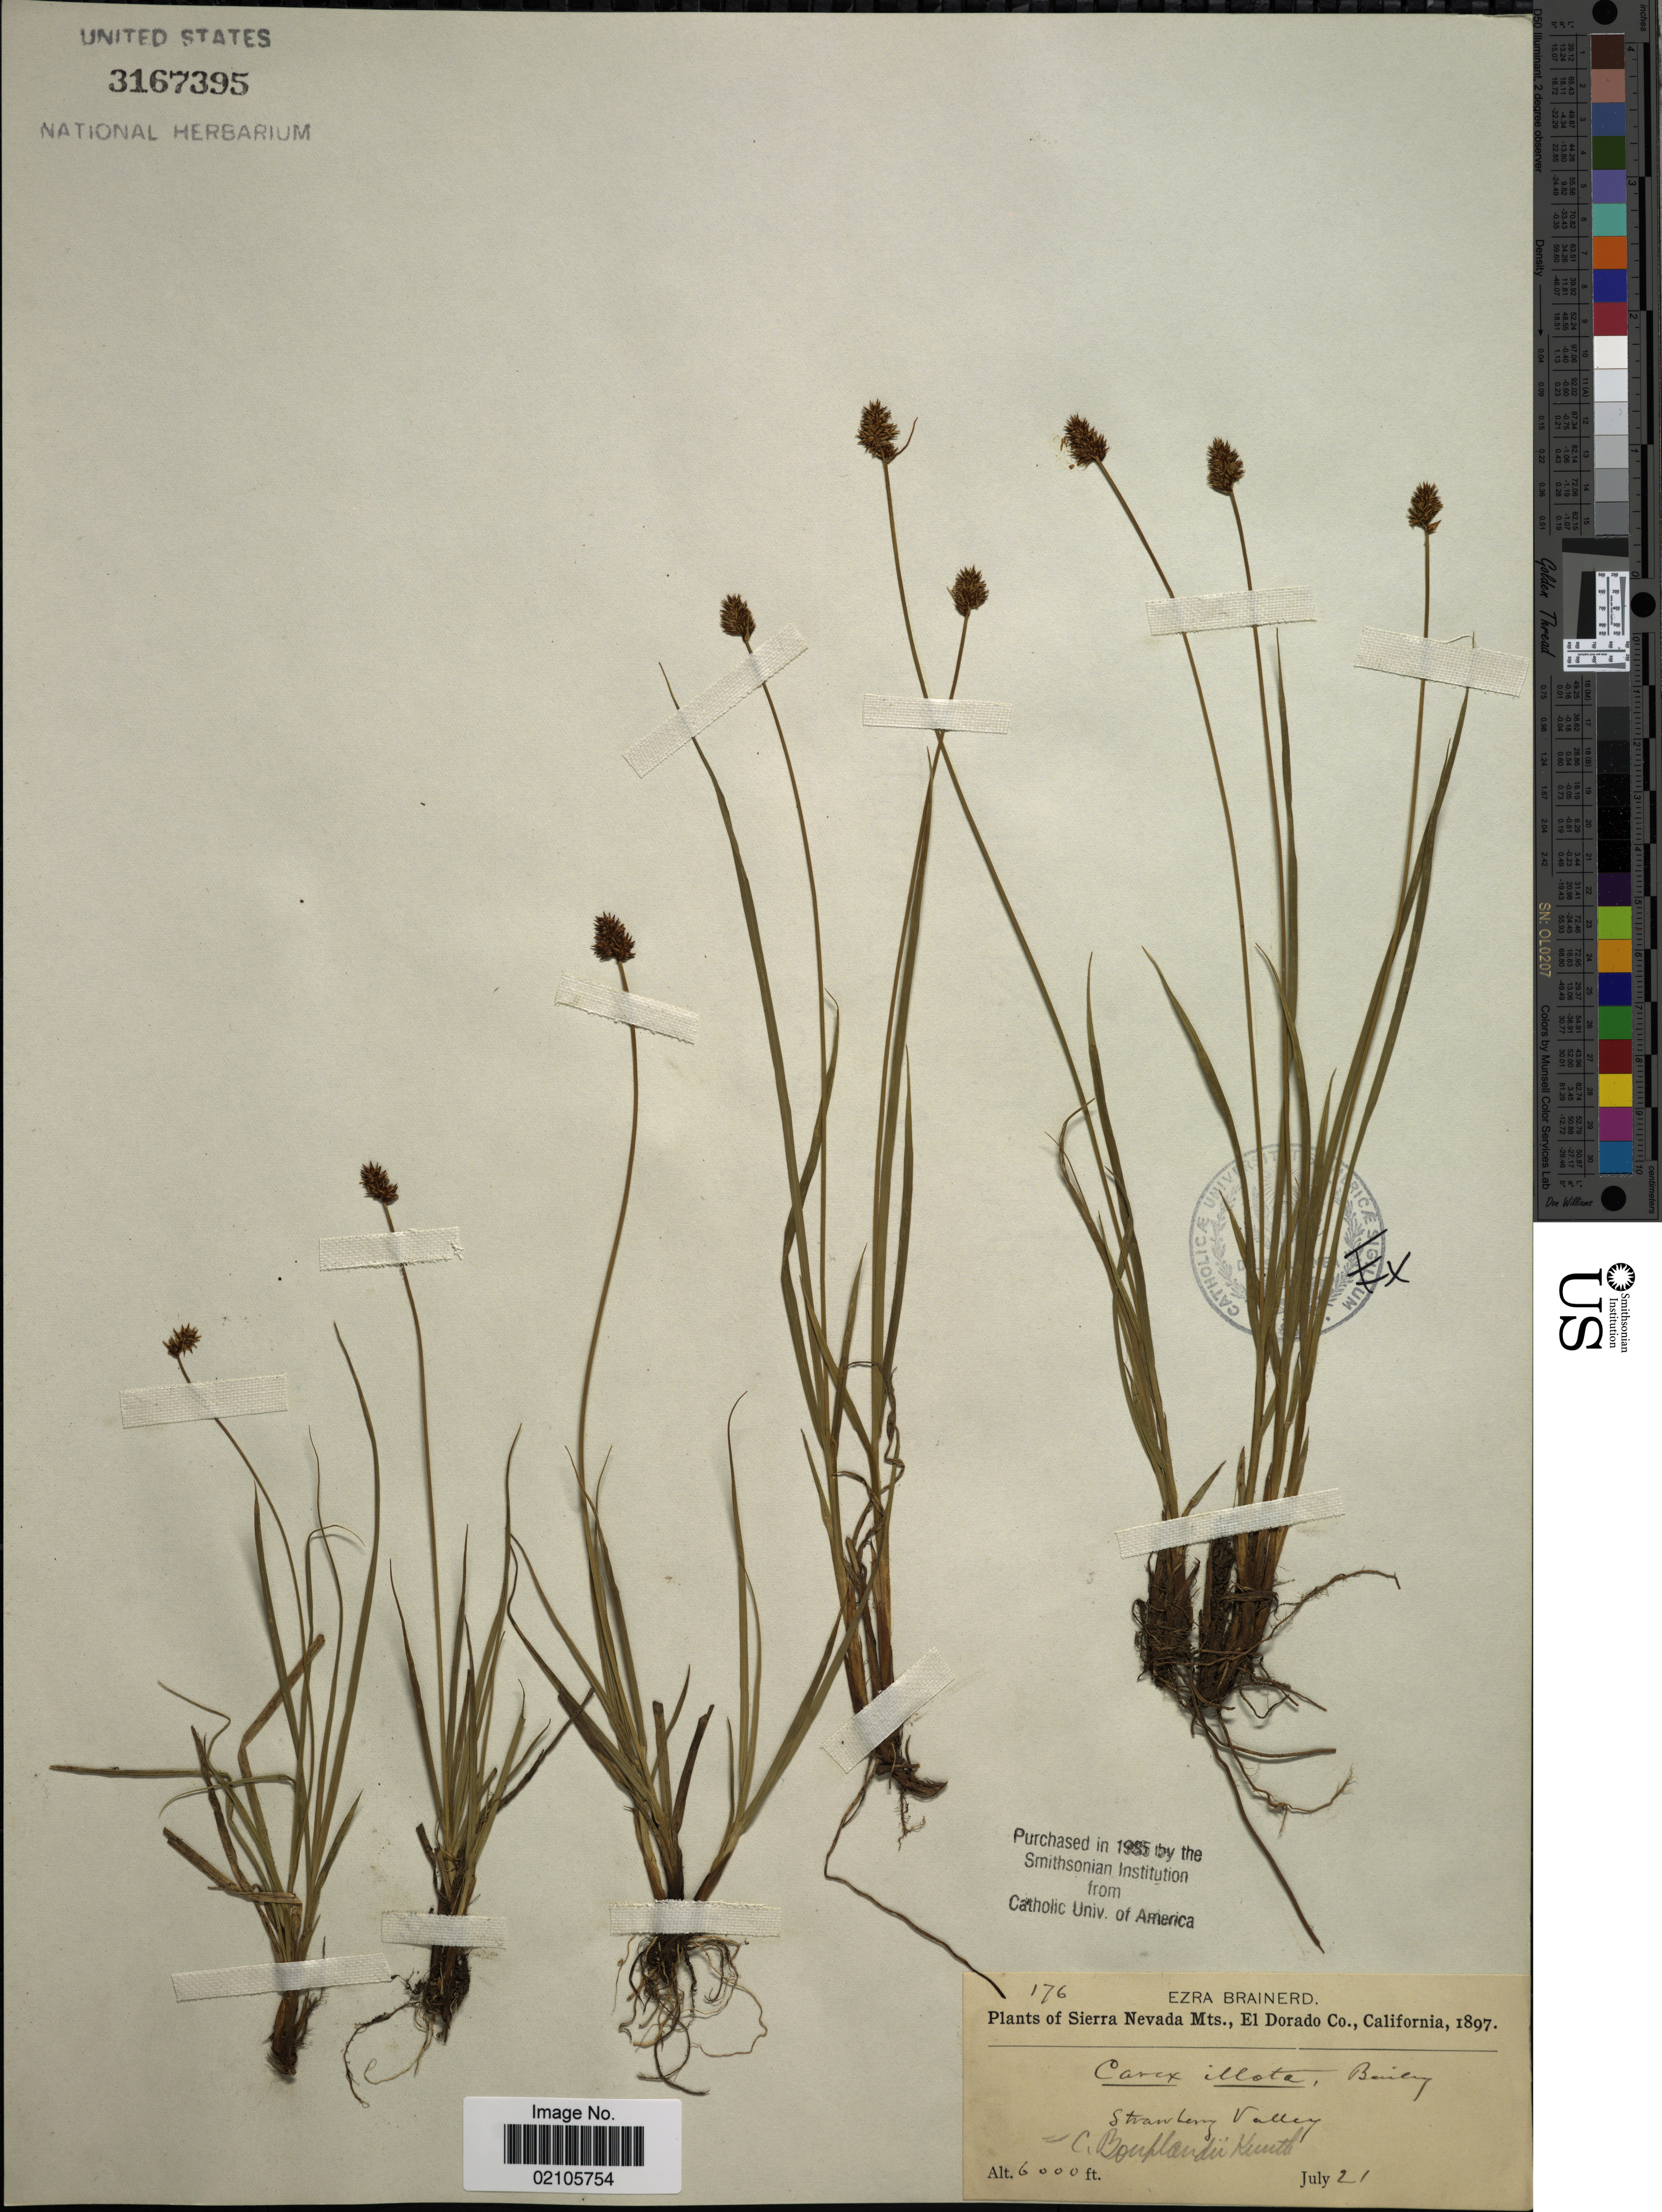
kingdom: Plantae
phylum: Tracheophyta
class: Liliopsida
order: Poales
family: Cyperaceae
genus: Carex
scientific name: Carex bonplandii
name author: Kunth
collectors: E. Brainerd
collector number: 176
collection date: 1897-07-21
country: United States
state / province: California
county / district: El Dorado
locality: Sierra Nevada Mts., El Dorado Co. Strawberry Valley.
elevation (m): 1829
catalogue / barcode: US 3167395